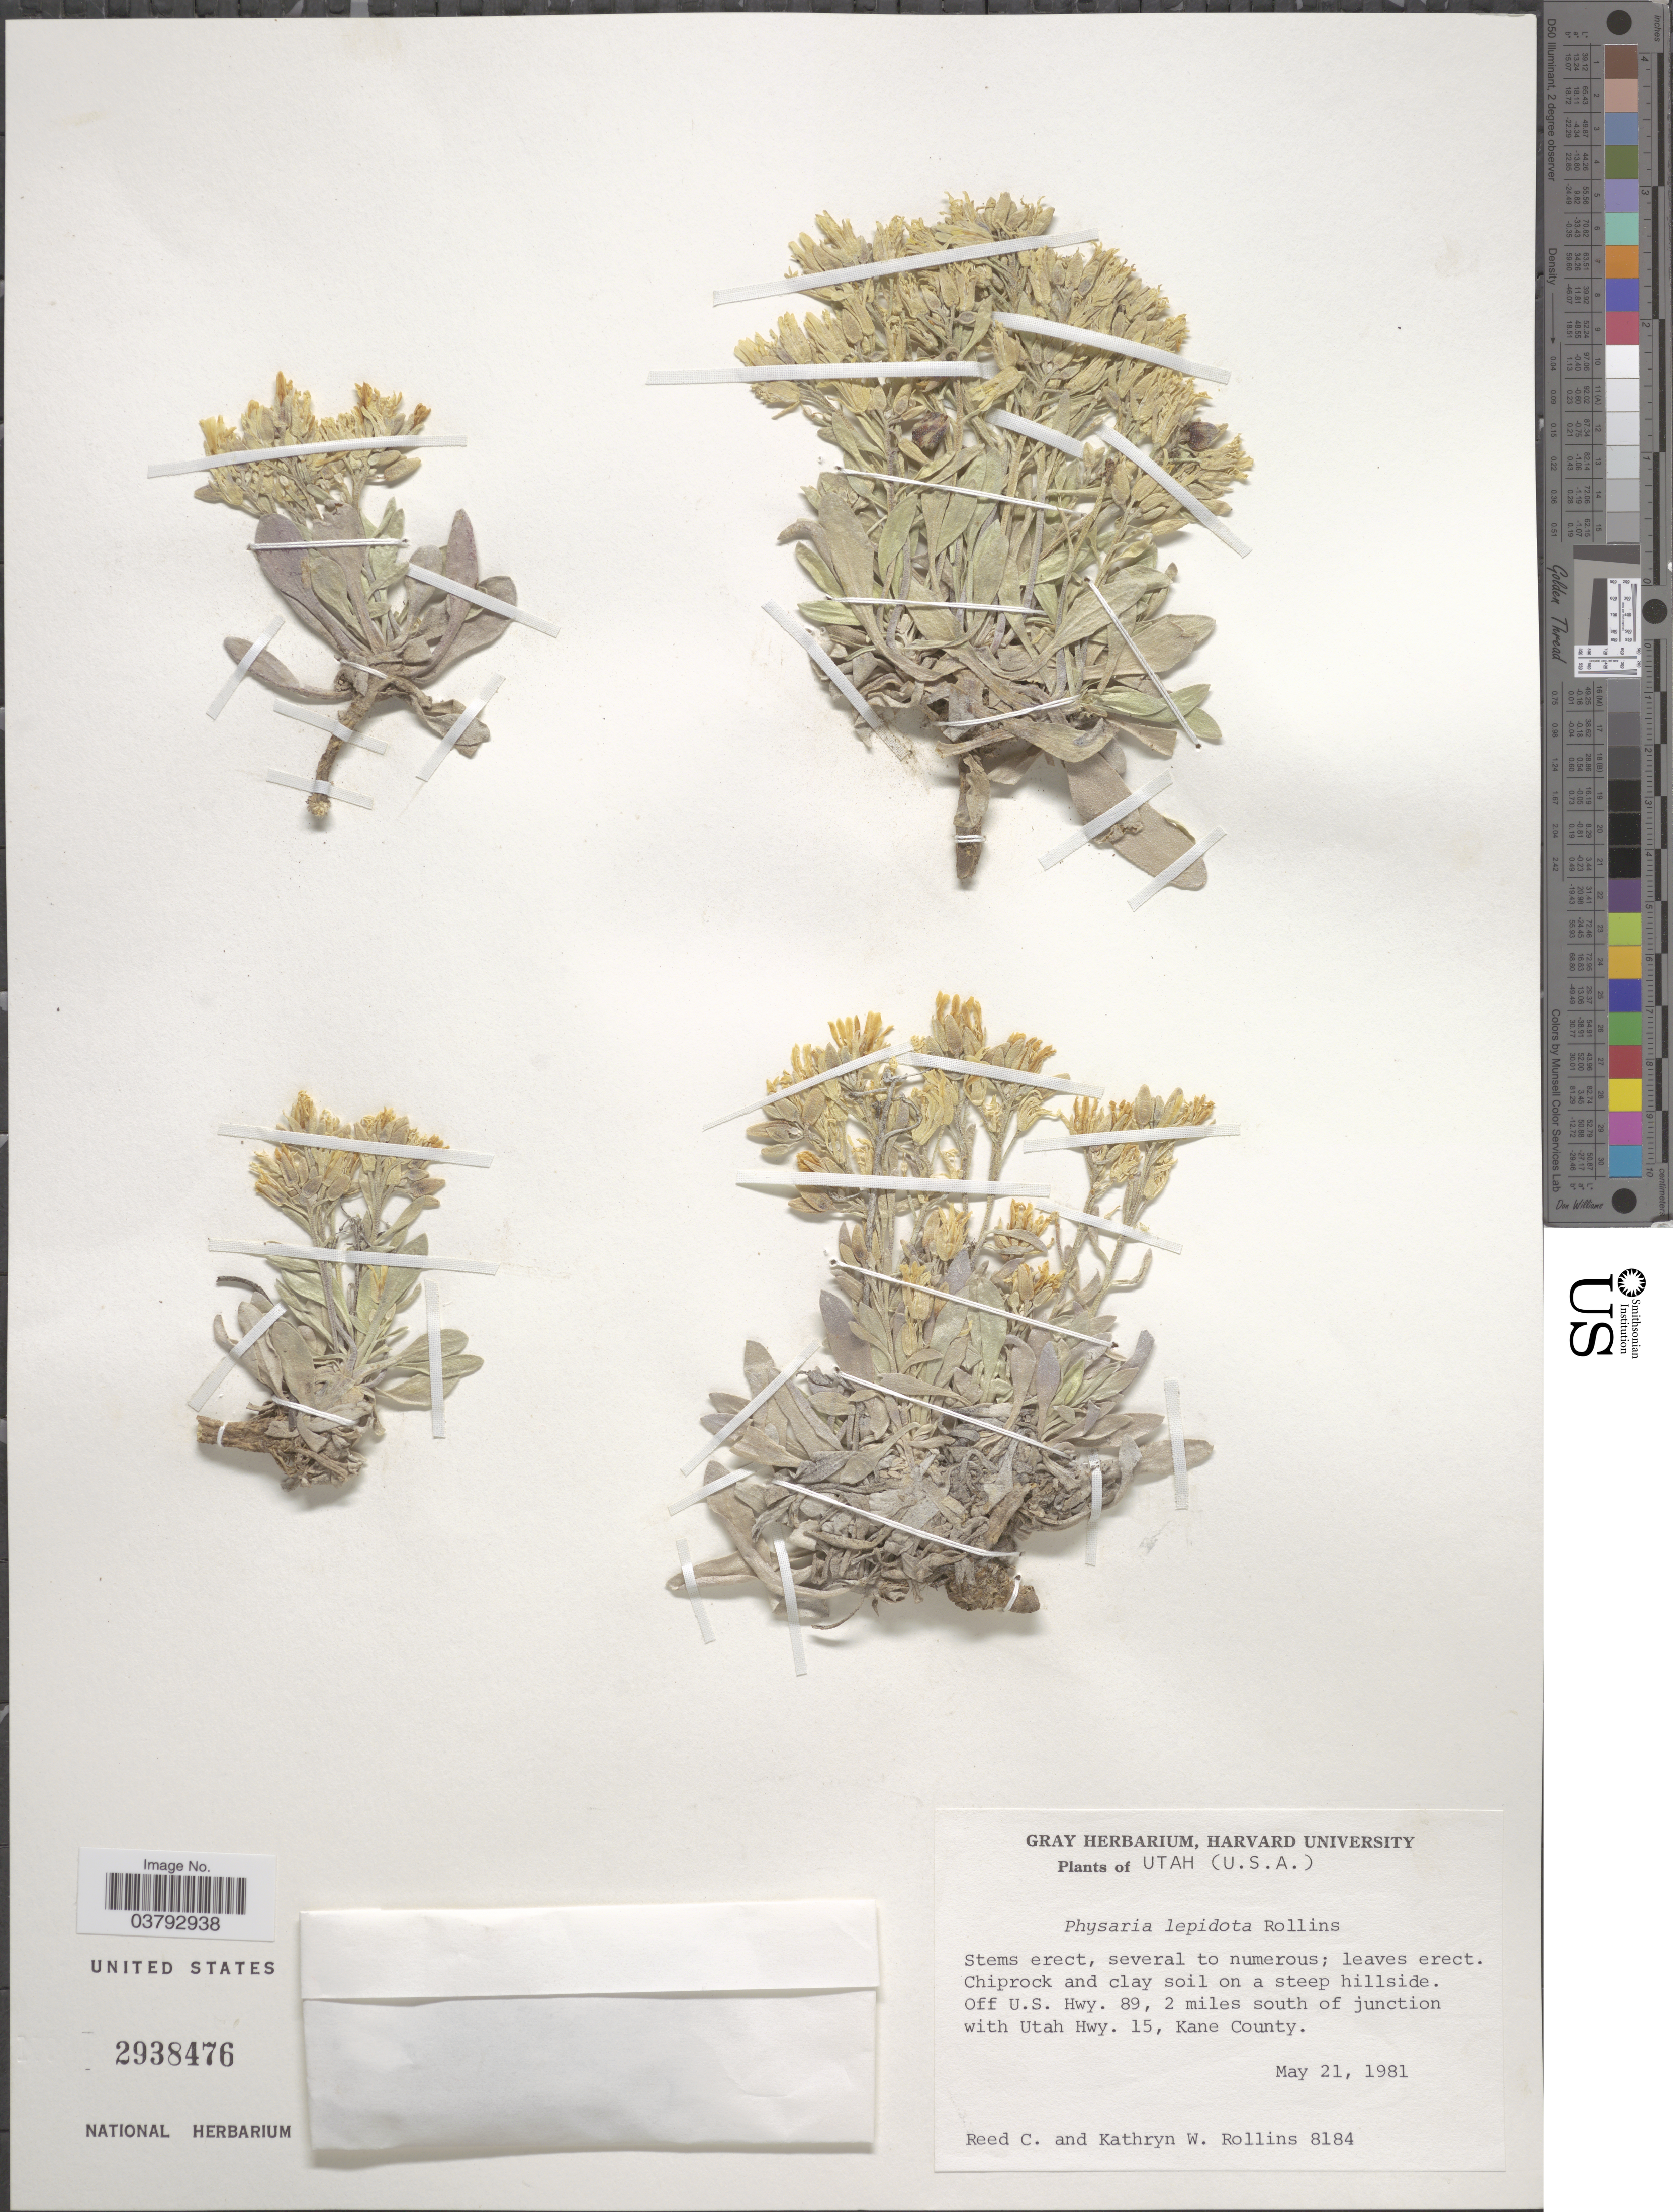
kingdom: Plantae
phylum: Tracheophyta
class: Magnoliopsida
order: Brassicales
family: Brassicaceae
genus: Physaria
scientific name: Physaria lepidota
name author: Rollins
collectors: R. C. Rollins & K. W. Rollins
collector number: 8184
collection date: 1981-05-21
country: United States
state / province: Utah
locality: Off U.S. Hwy. 89, 2 miles south of junction with Utah Hwy. 15, Kane County.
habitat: chiprock and clay soil on a steep hillside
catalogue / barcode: US 2938476